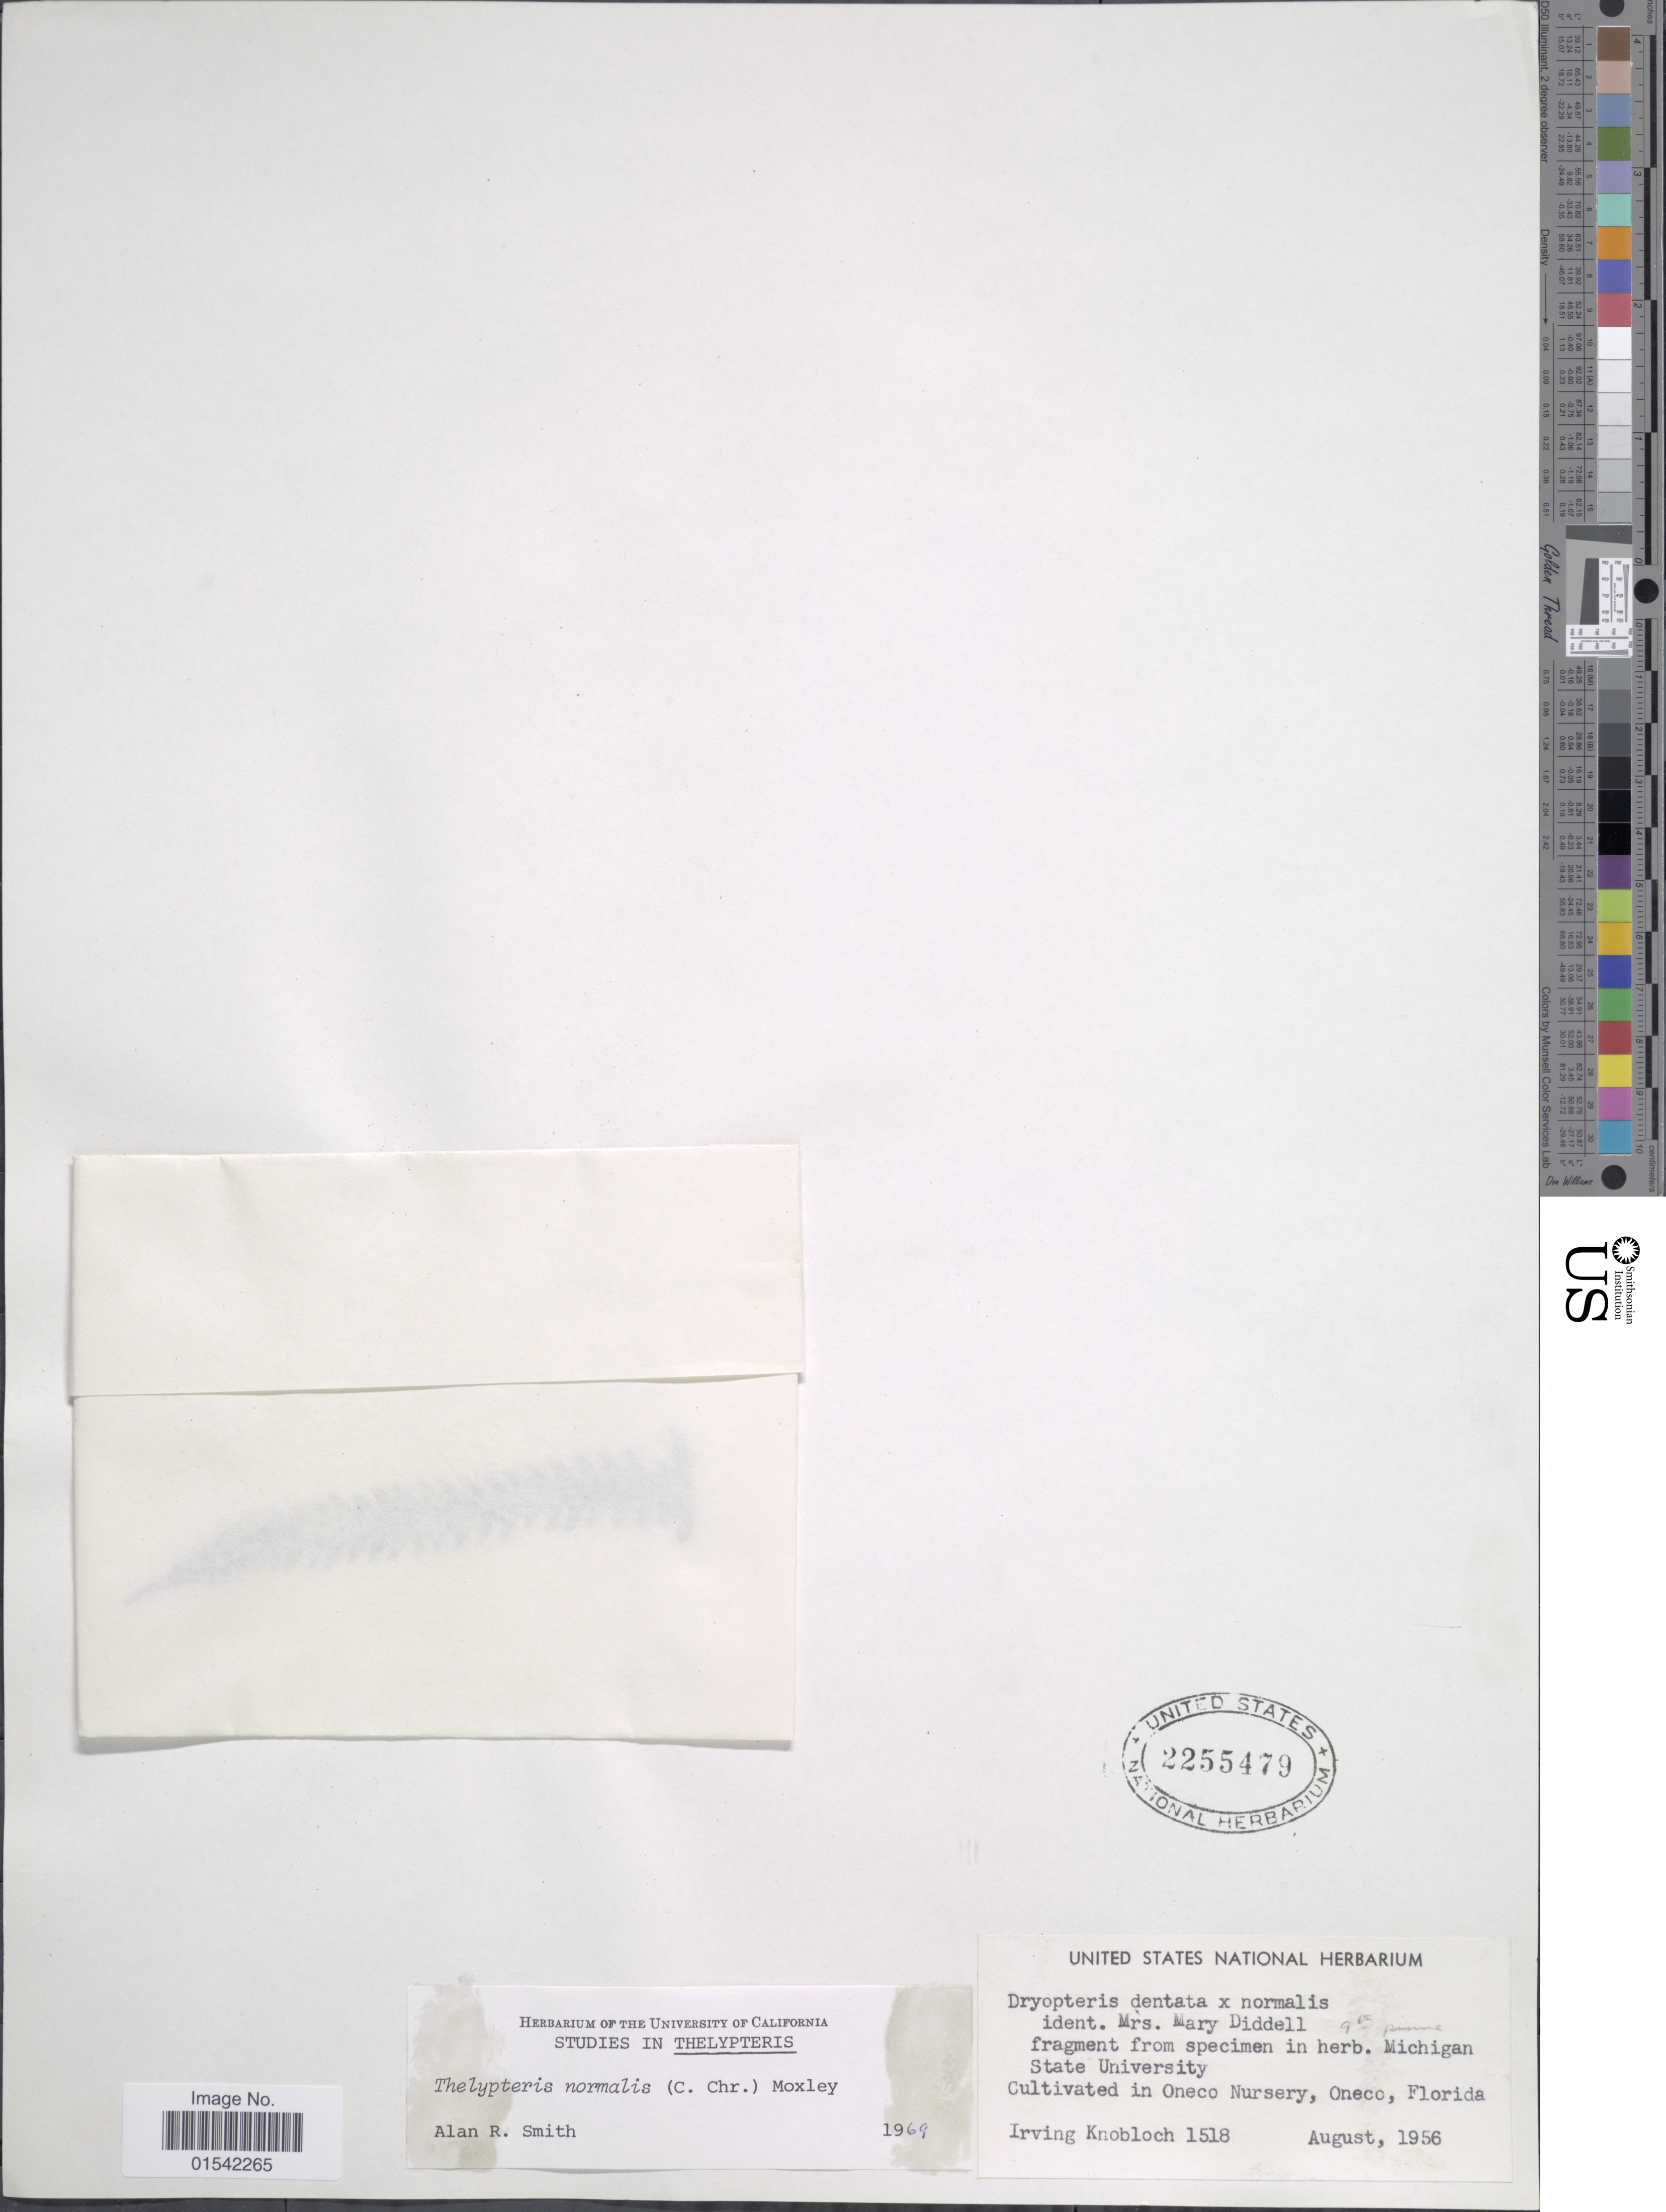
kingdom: Plantae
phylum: Tracheophyta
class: Polypodiopsida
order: Polypodiales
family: Thelypteridaceae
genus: Cyclosorus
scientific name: Cyclosorus kunthii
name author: (Desv.) Christenh.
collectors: I. W. Knobloch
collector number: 1518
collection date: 1956-08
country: United States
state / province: Florida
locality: Cultivated in Oneco Nursery, Oneco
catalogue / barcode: US 2255479